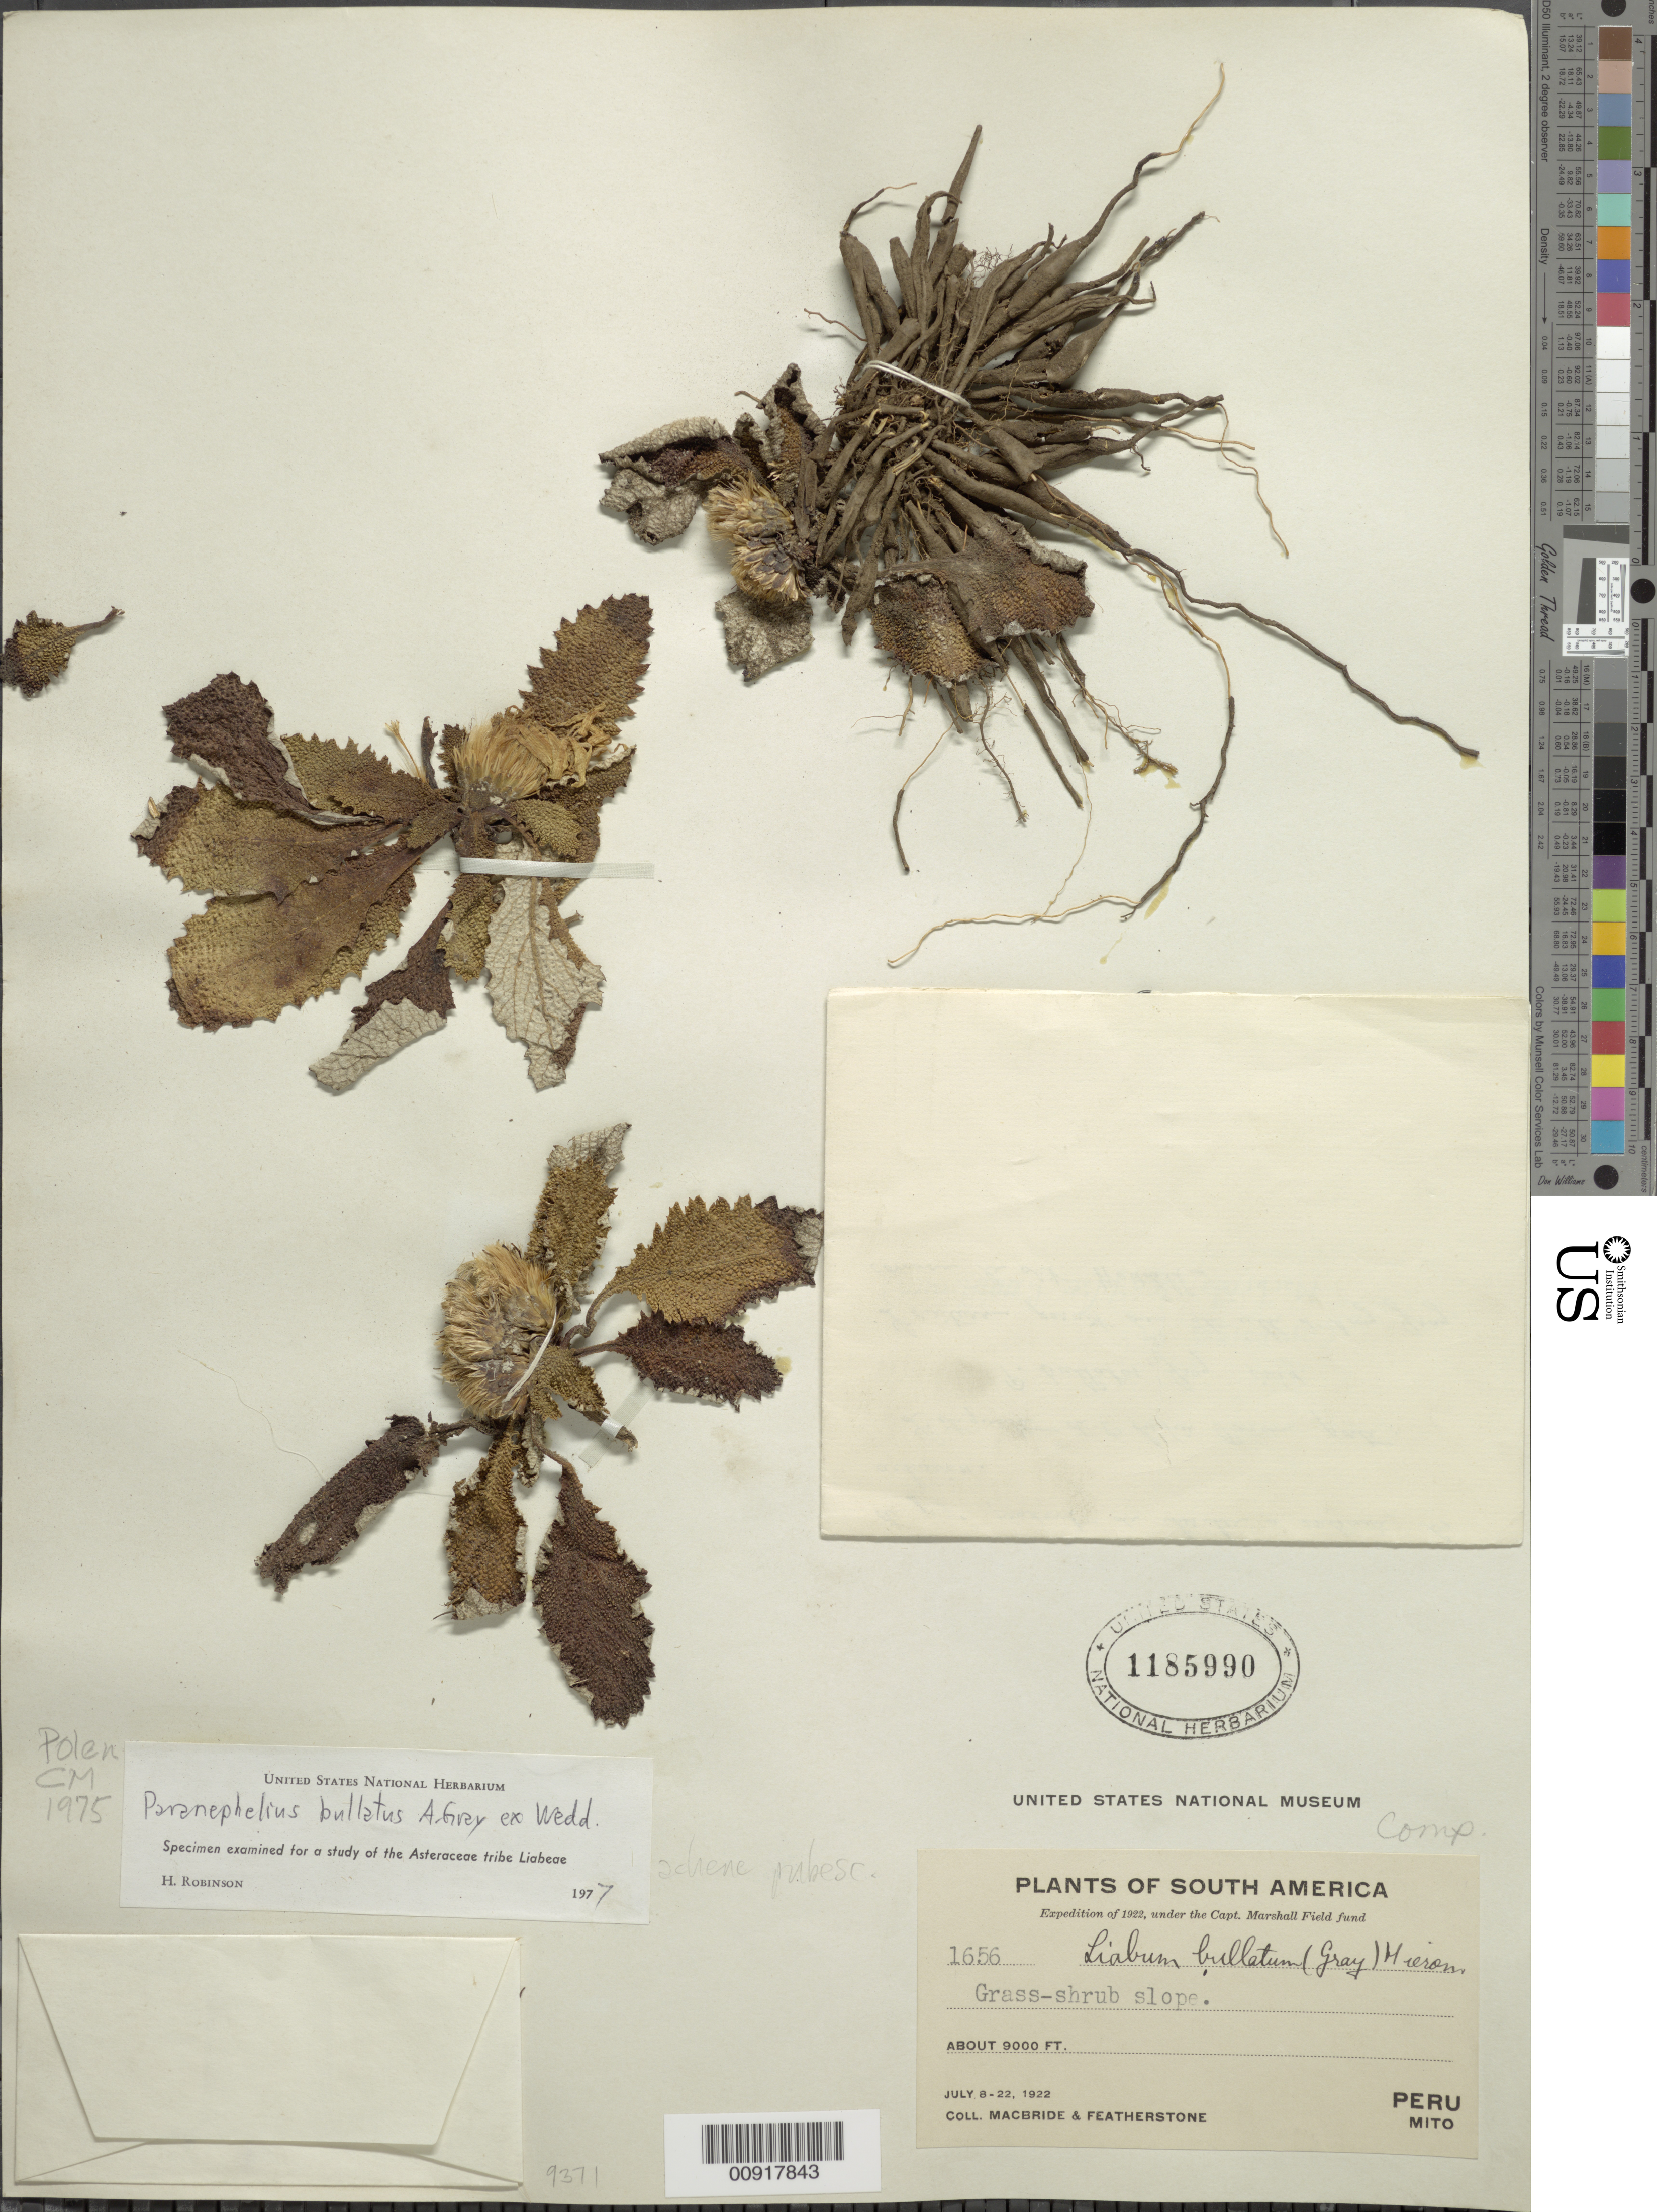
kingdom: Plantae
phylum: Tracheophyta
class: Magnoliopsida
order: Asterales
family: Asteraceae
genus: Paranephelius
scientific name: Paranephelius bullatus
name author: A. Gray ex Wedd.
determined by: Robinson, Harold E., (US)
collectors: J. F. Macbride & -. Featherstone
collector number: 1656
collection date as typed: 8 June 1922 to 22 June 1922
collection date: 1922-06-08/1922-06-22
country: Peru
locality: Mito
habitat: Grass-shrub slope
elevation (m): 2743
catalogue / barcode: US 1185990